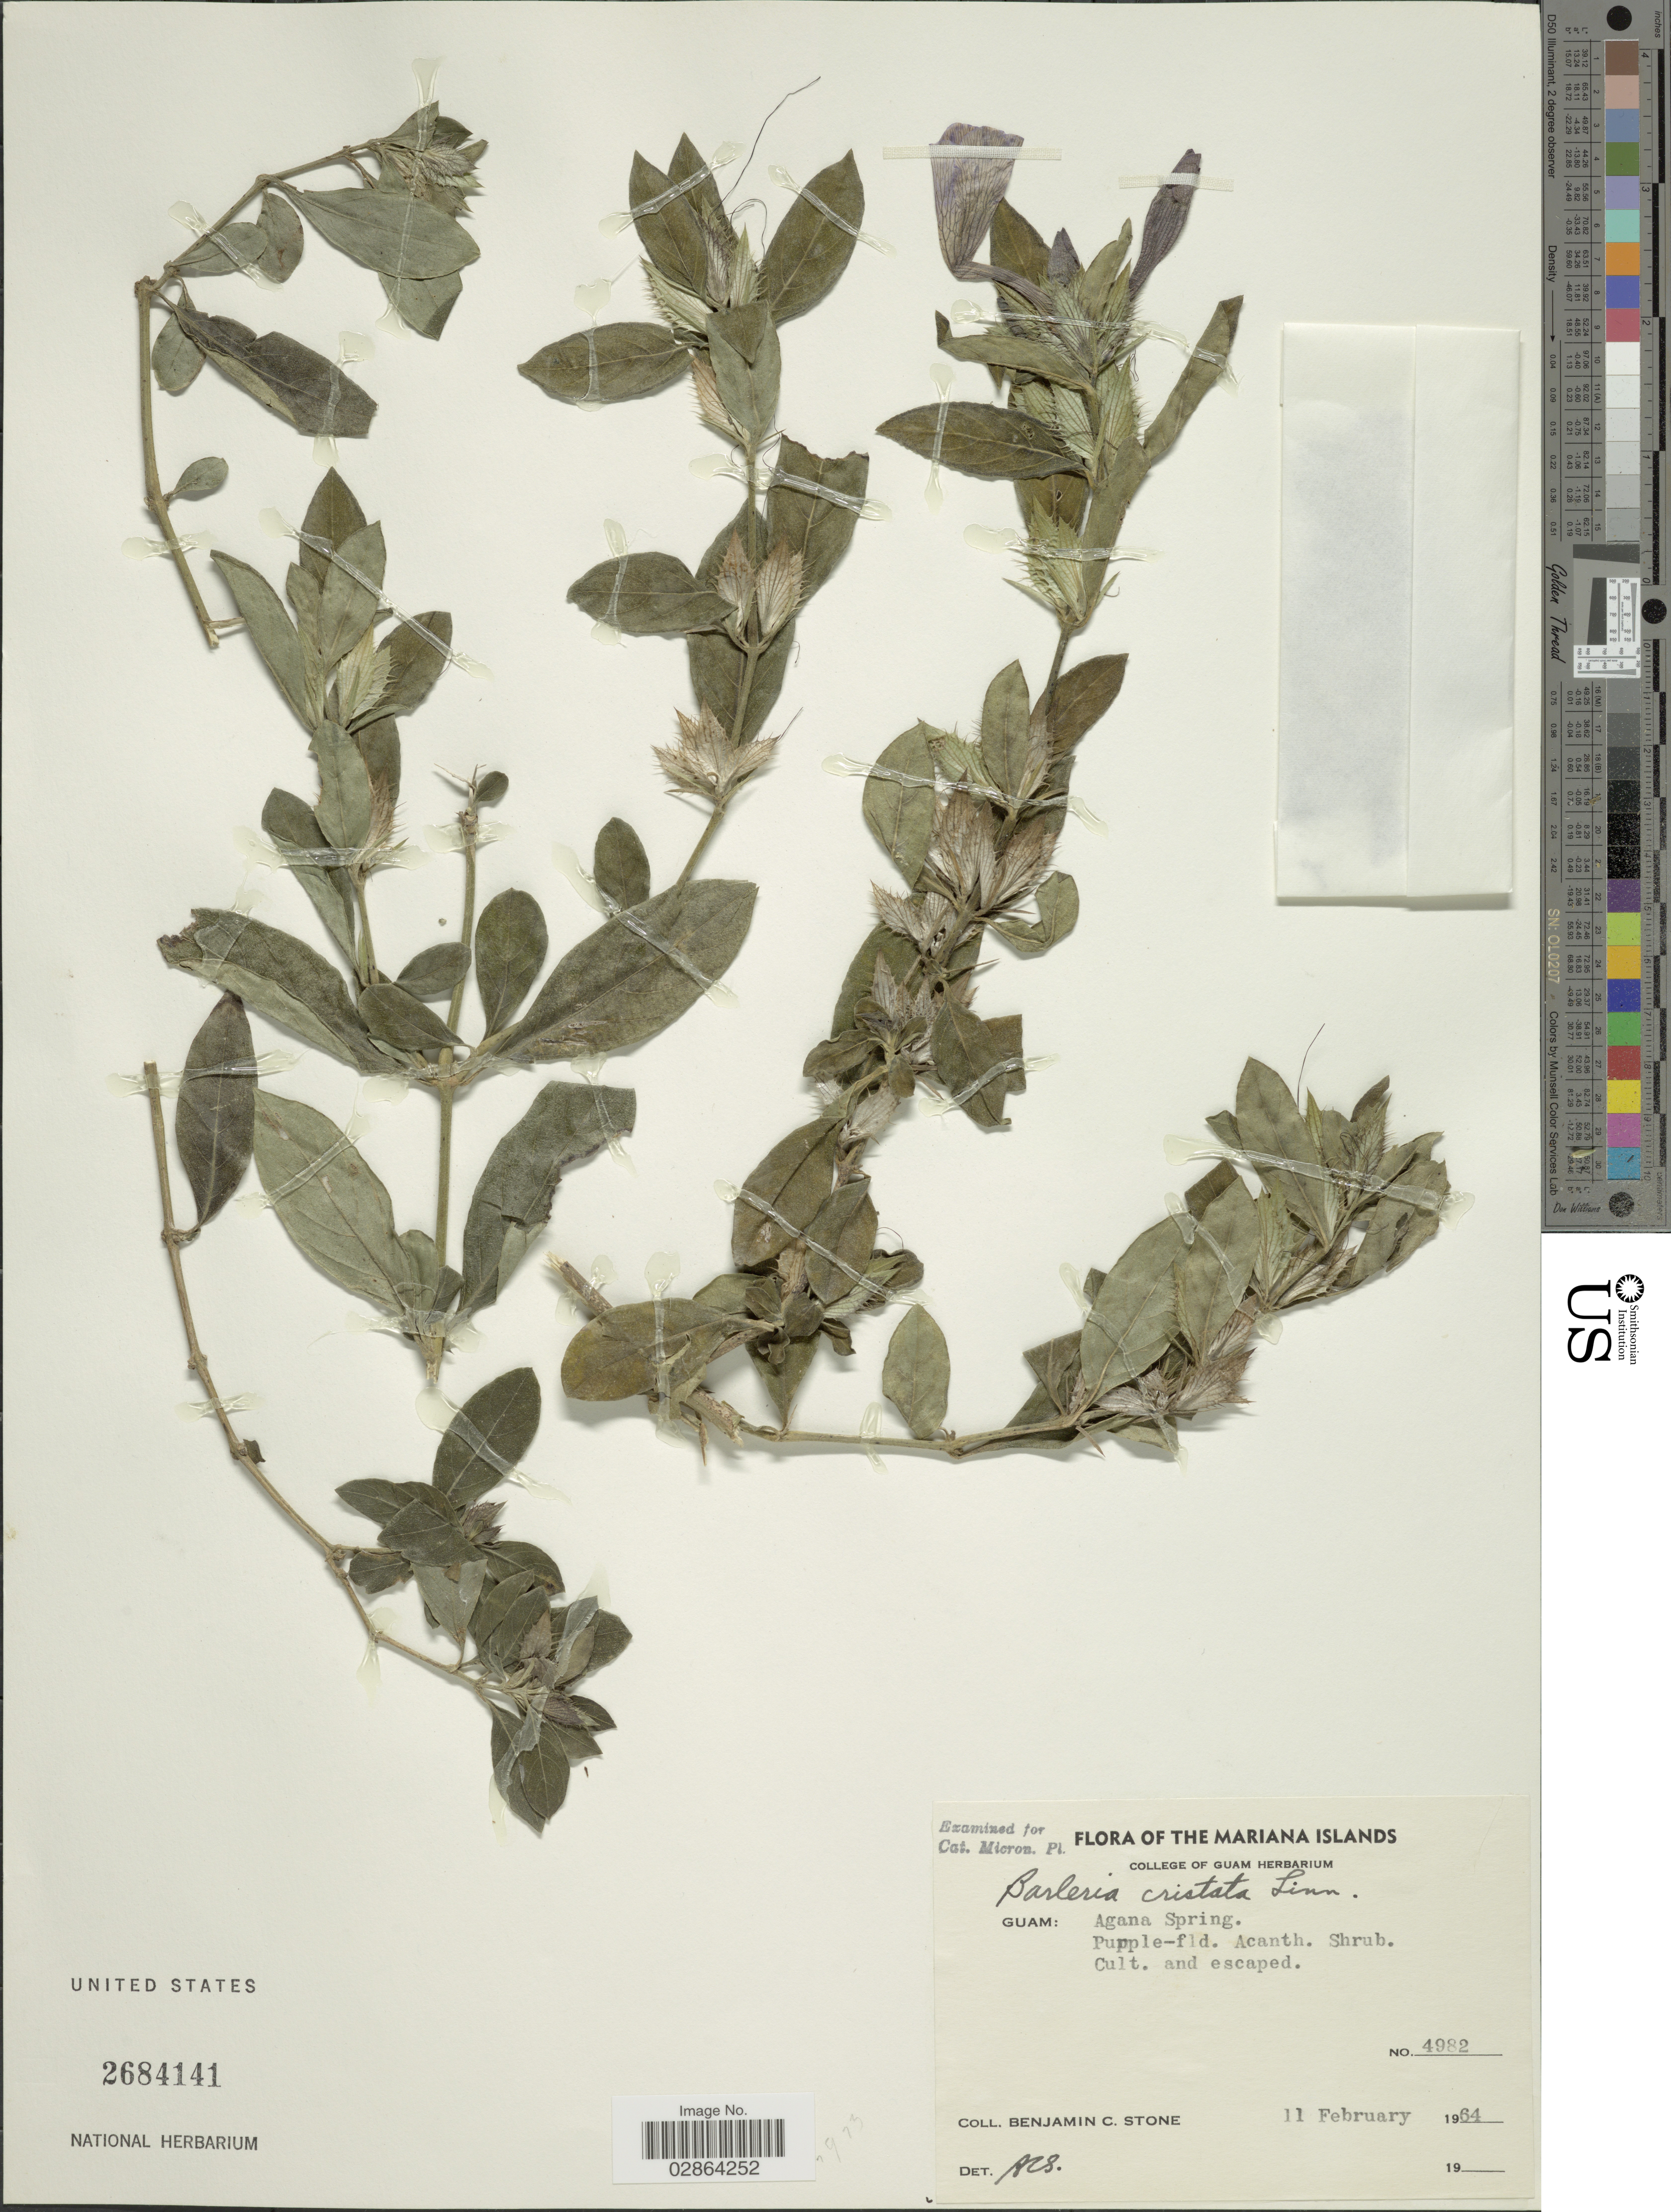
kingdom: Plantae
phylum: Tracheophyta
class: Magnoliopsida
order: Lamiales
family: Acanthaceae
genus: Barleria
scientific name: Barleria cristata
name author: L.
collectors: B. C. Stone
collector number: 4982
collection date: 1964-02-11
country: Guam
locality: The Mariana Islands, Agana Spring.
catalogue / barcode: US 2684141